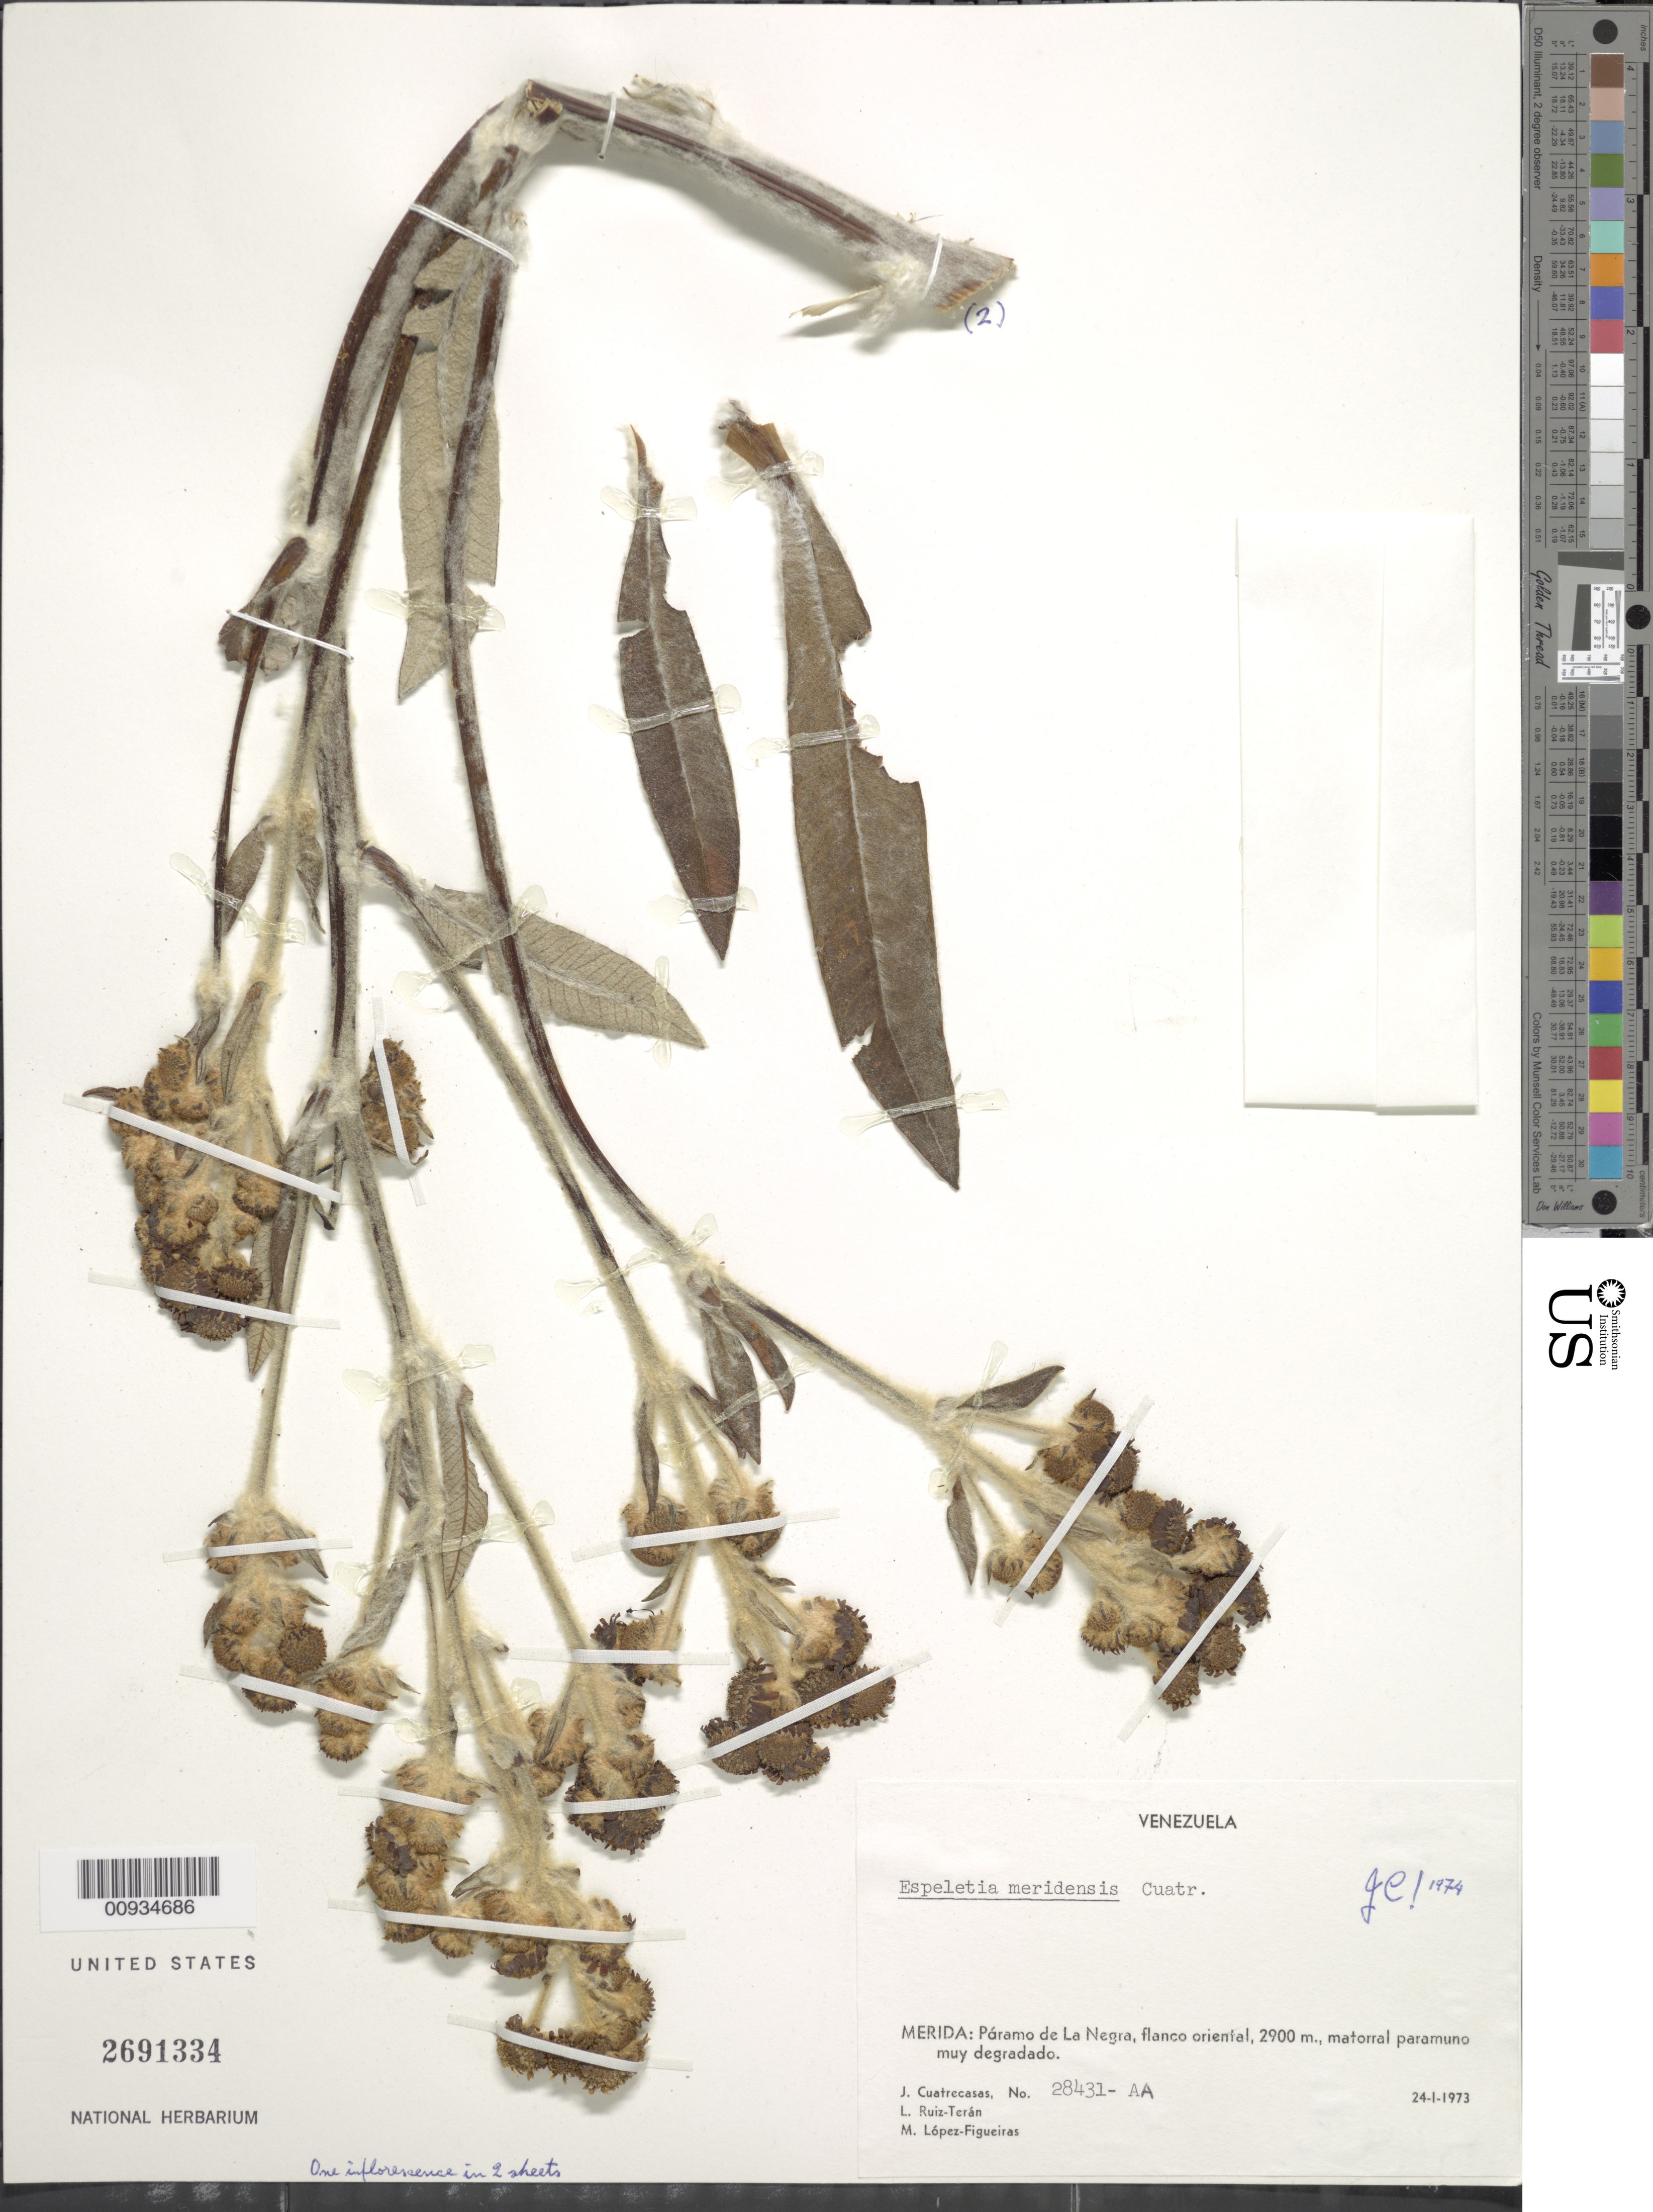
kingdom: Plantae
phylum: Tracheophyta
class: Magnoliopsida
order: Asterales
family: Asteraceae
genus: Espeletiopsis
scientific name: Espeletiopsis meridensis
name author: (Cuatrec.) Cuatrec.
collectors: J. Cuatrecasas, L. E. Ruíz-Terán & M. López Figueiras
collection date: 1973-01-24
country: Venezuela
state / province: Mérida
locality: Páramo de la Negra. Flanco oriental.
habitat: Matorral paramuno muy degradado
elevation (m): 2900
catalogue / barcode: US 2691334